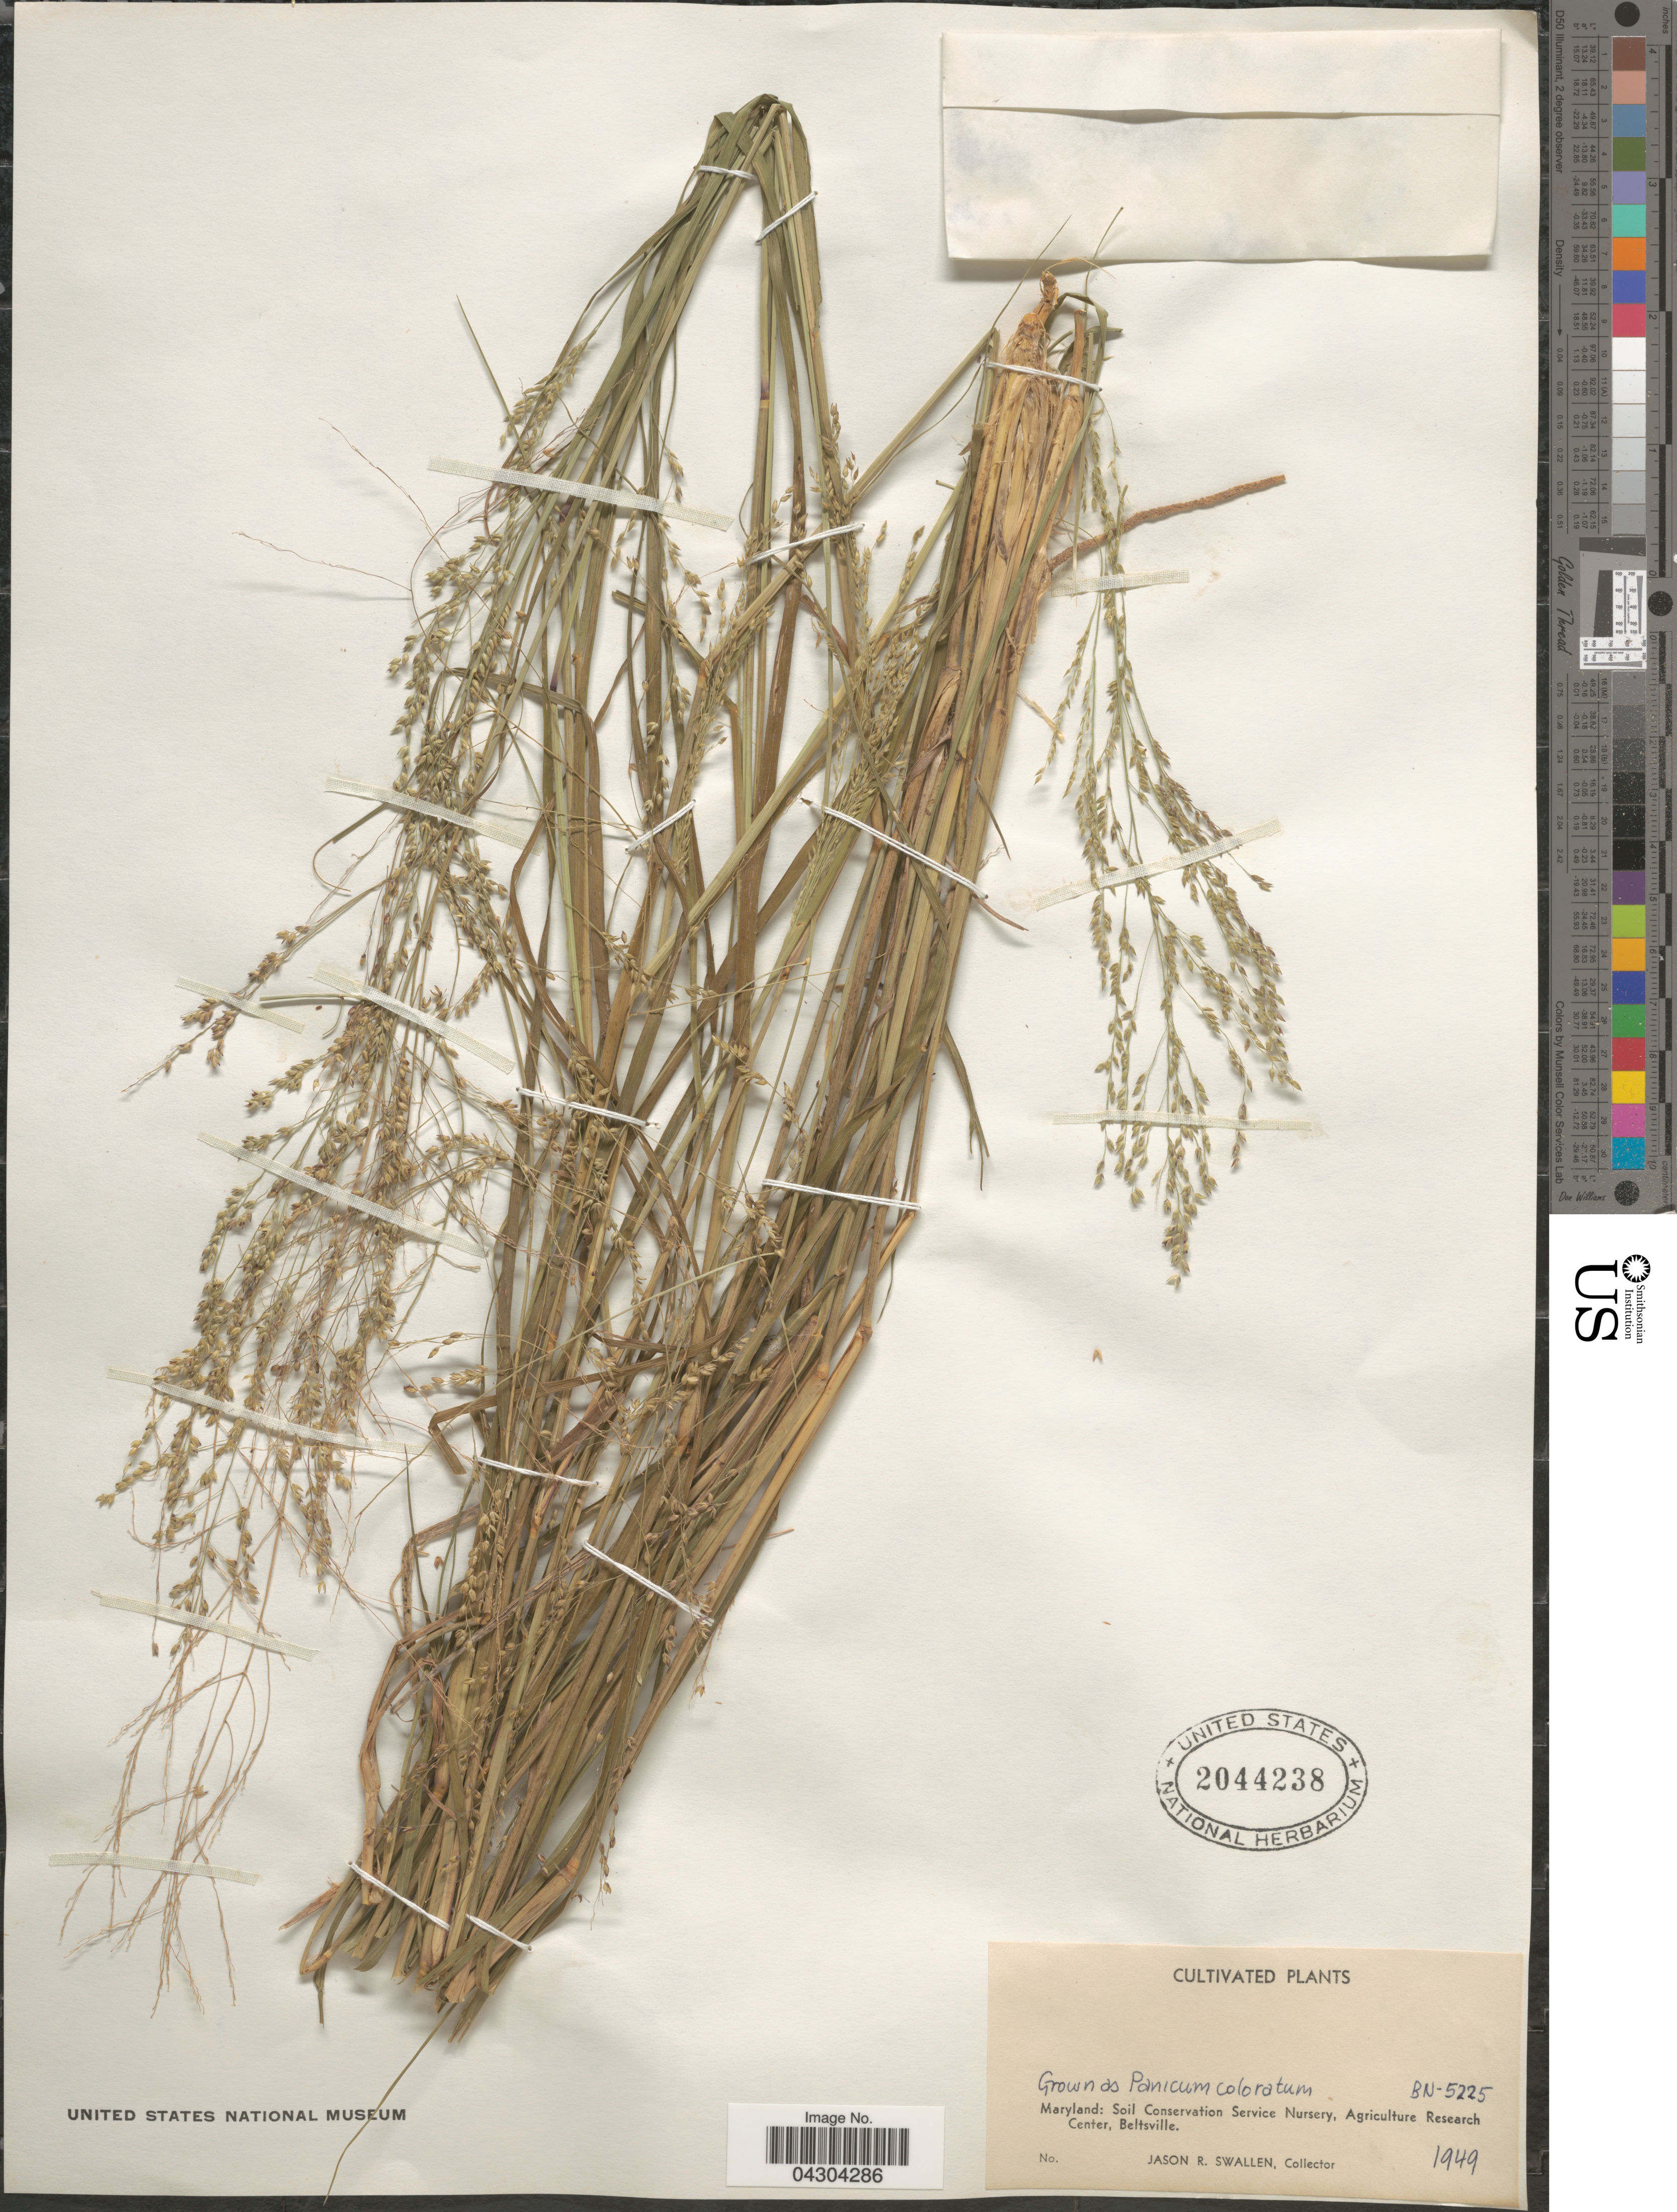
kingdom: Plantae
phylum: Tracheophyta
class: Liliopsida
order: Poales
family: Poaceae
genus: Panicum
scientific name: Panicum coloratum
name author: L.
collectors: J. R. Swallen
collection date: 1949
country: United States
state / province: Maryland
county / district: Prince George's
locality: Soil Conservation Service Nursery, Agriculture Research Center, Beltsville.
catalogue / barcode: US 2044238